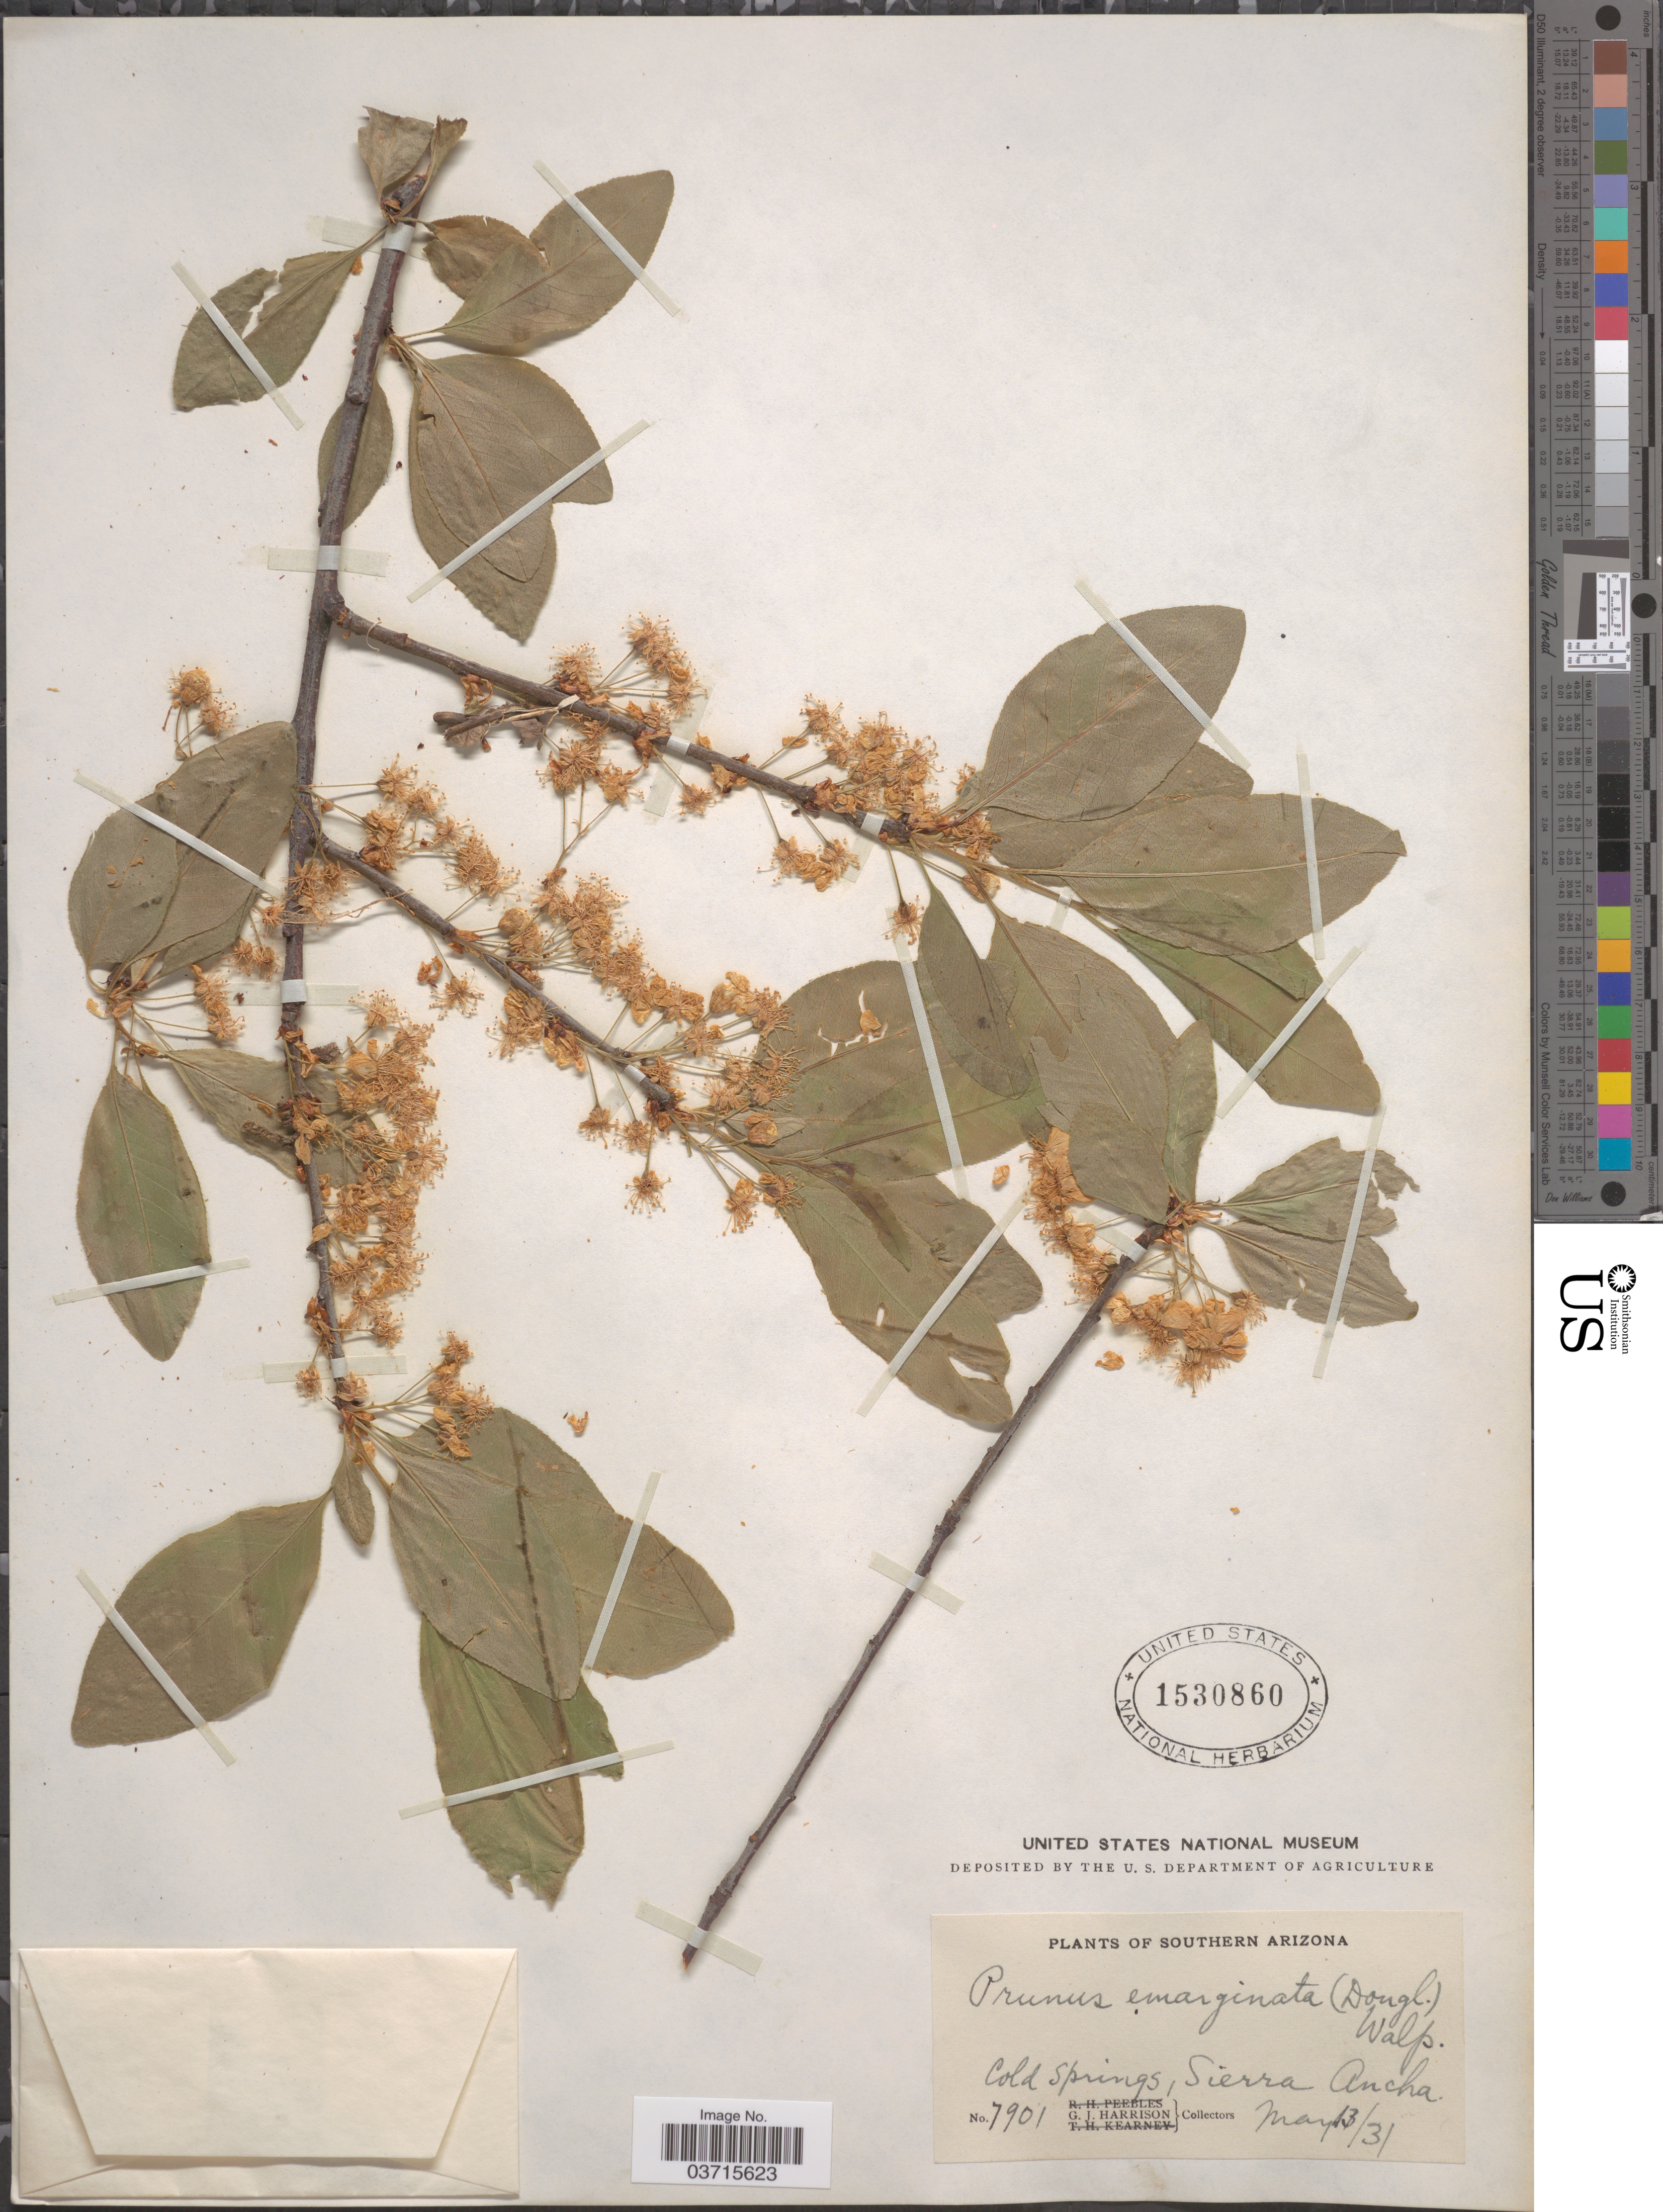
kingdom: Plantae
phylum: Tracheophyta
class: Magnoliopsida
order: Rosales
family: Rosaceae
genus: Prunus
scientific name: Prunus emarginata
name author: (Douglas ex Hook.) Eaton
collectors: G. J. Harrison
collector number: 7901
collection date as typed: Transcribed d/m/y: 13/5/31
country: United States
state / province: Arizona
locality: Southern Arizona. Cold Springs, Sierra Ancha.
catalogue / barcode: US 1530860